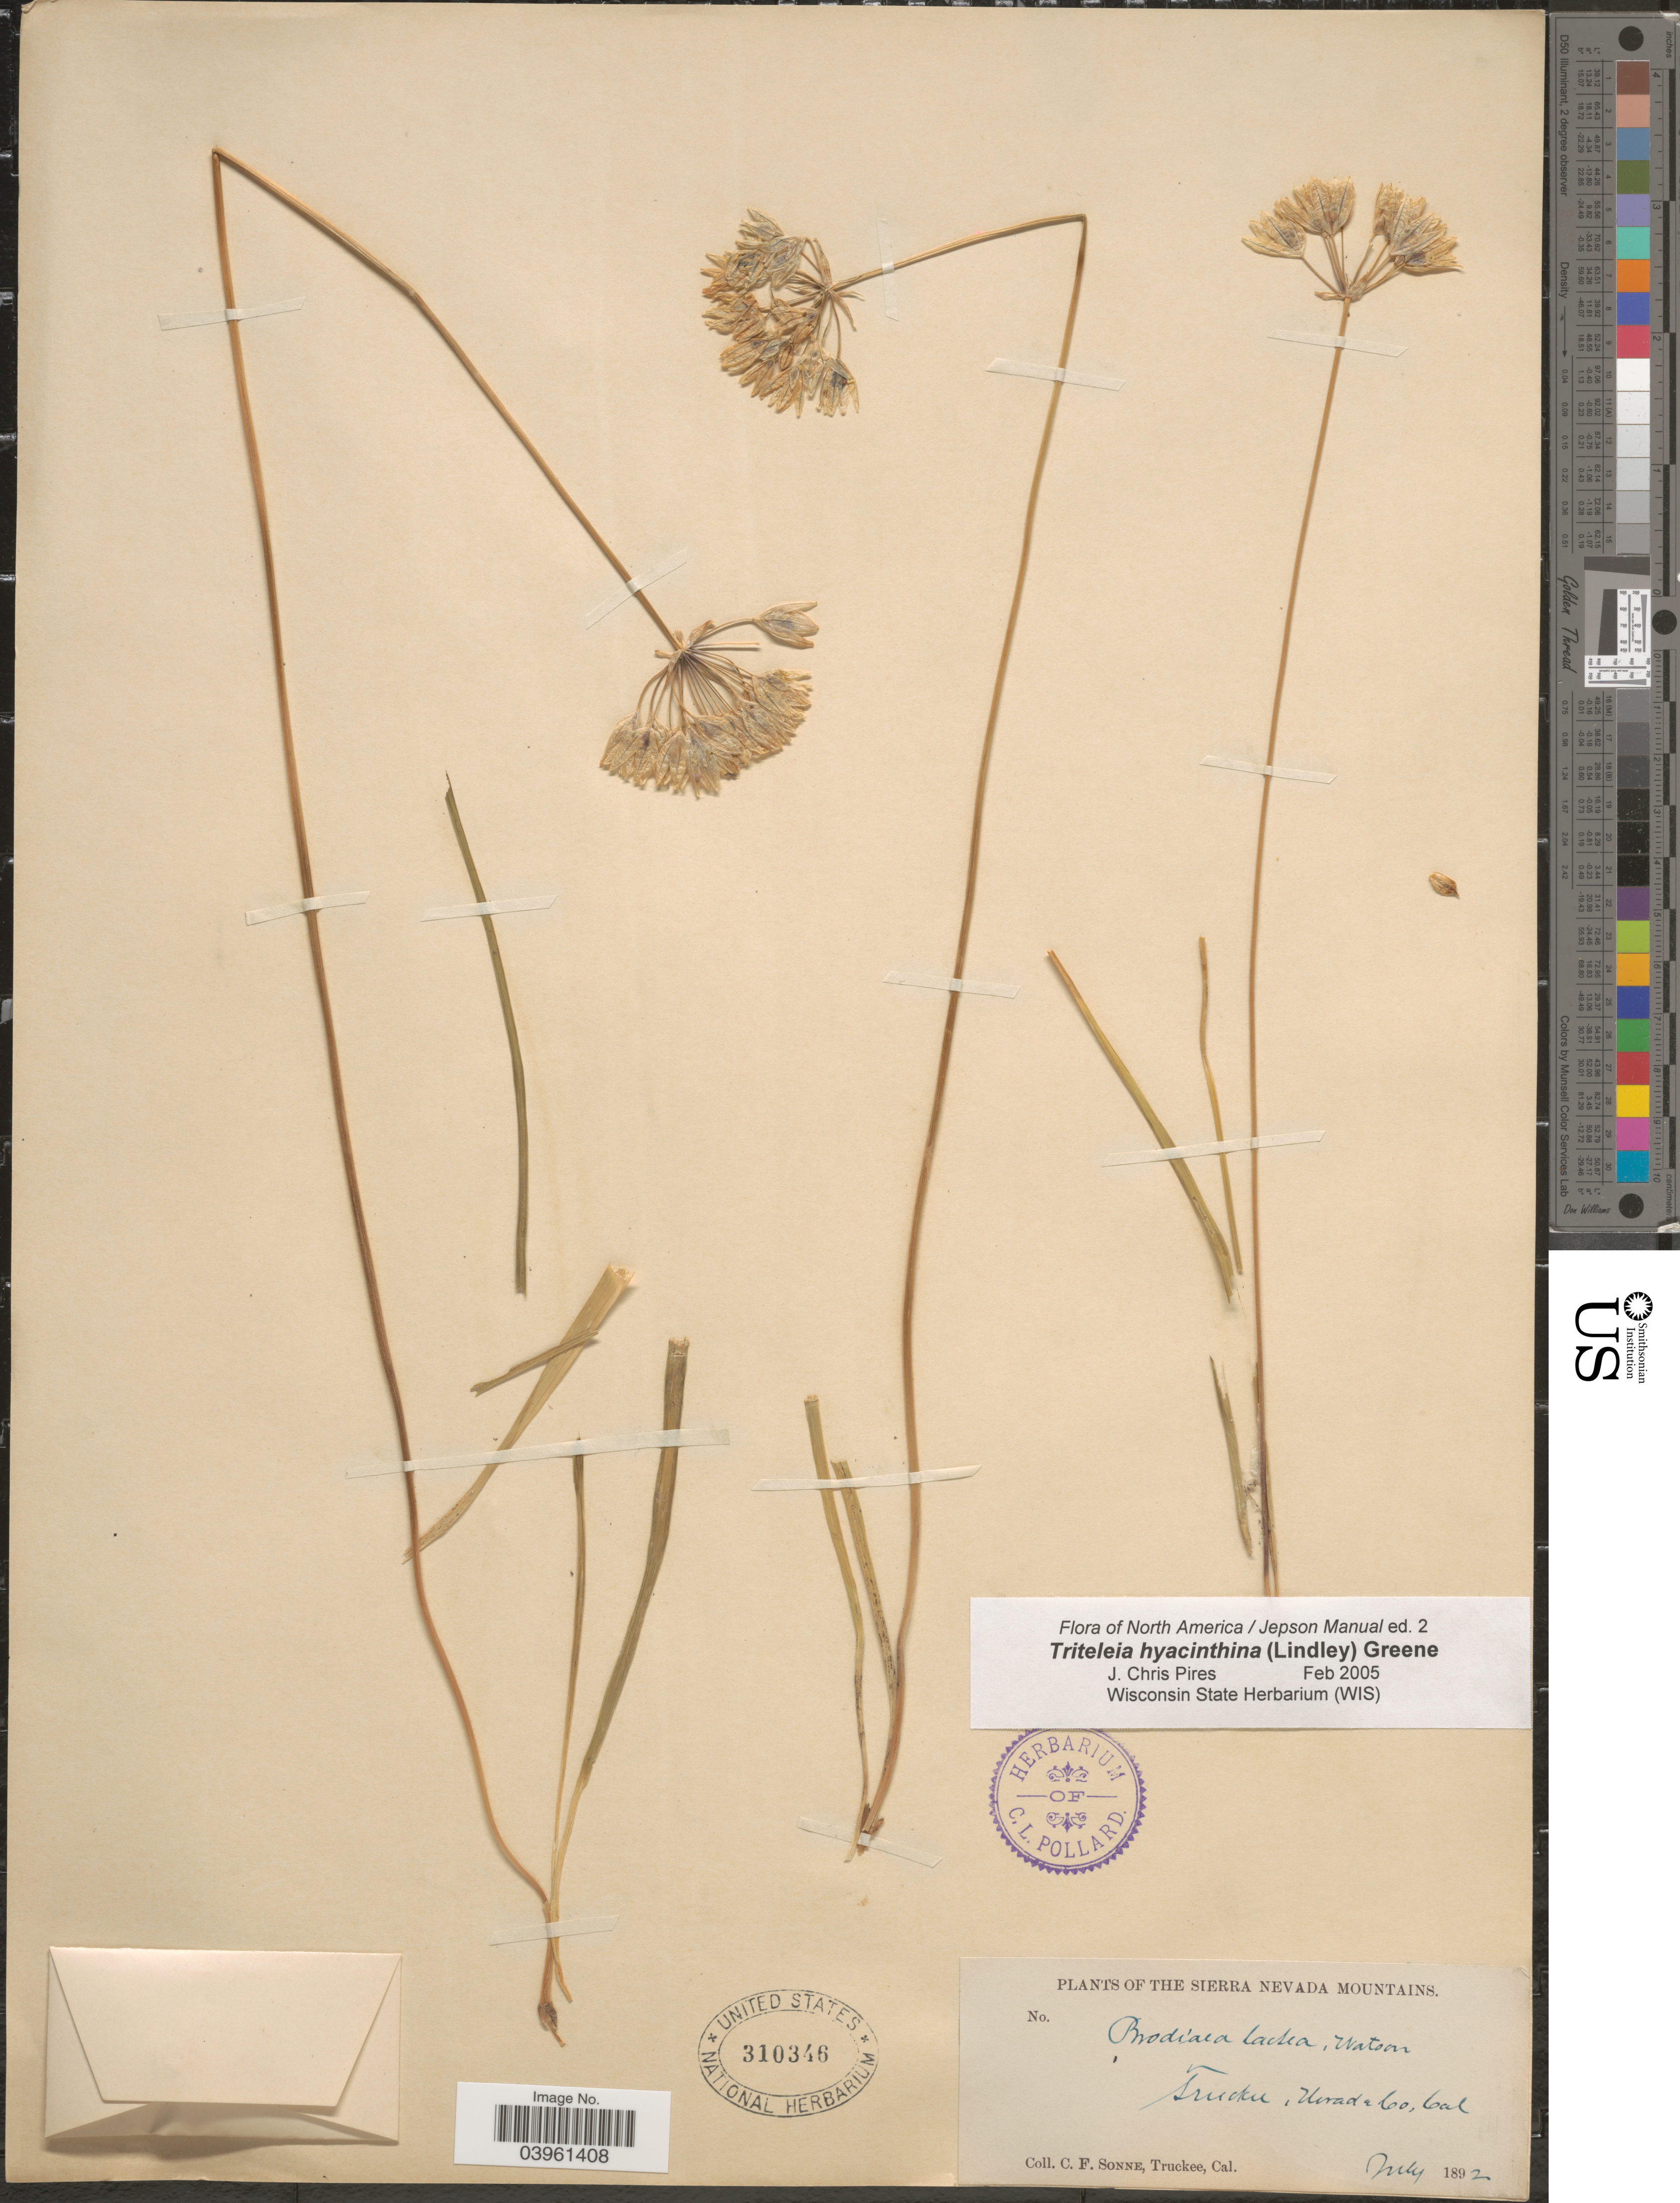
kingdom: Plantae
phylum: Tracheophyta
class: Liliopsida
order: Asparagales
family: Asparagaceae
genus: Triteleia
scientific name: Triteleia hyacinthina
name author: (Lindl.) Greene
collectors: C. Sonne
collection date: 1892-07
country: United States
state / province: California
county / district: Nevada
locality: The Sierra Nevada Mountains. Truckee, Nevada Co.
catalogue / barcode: US 310346